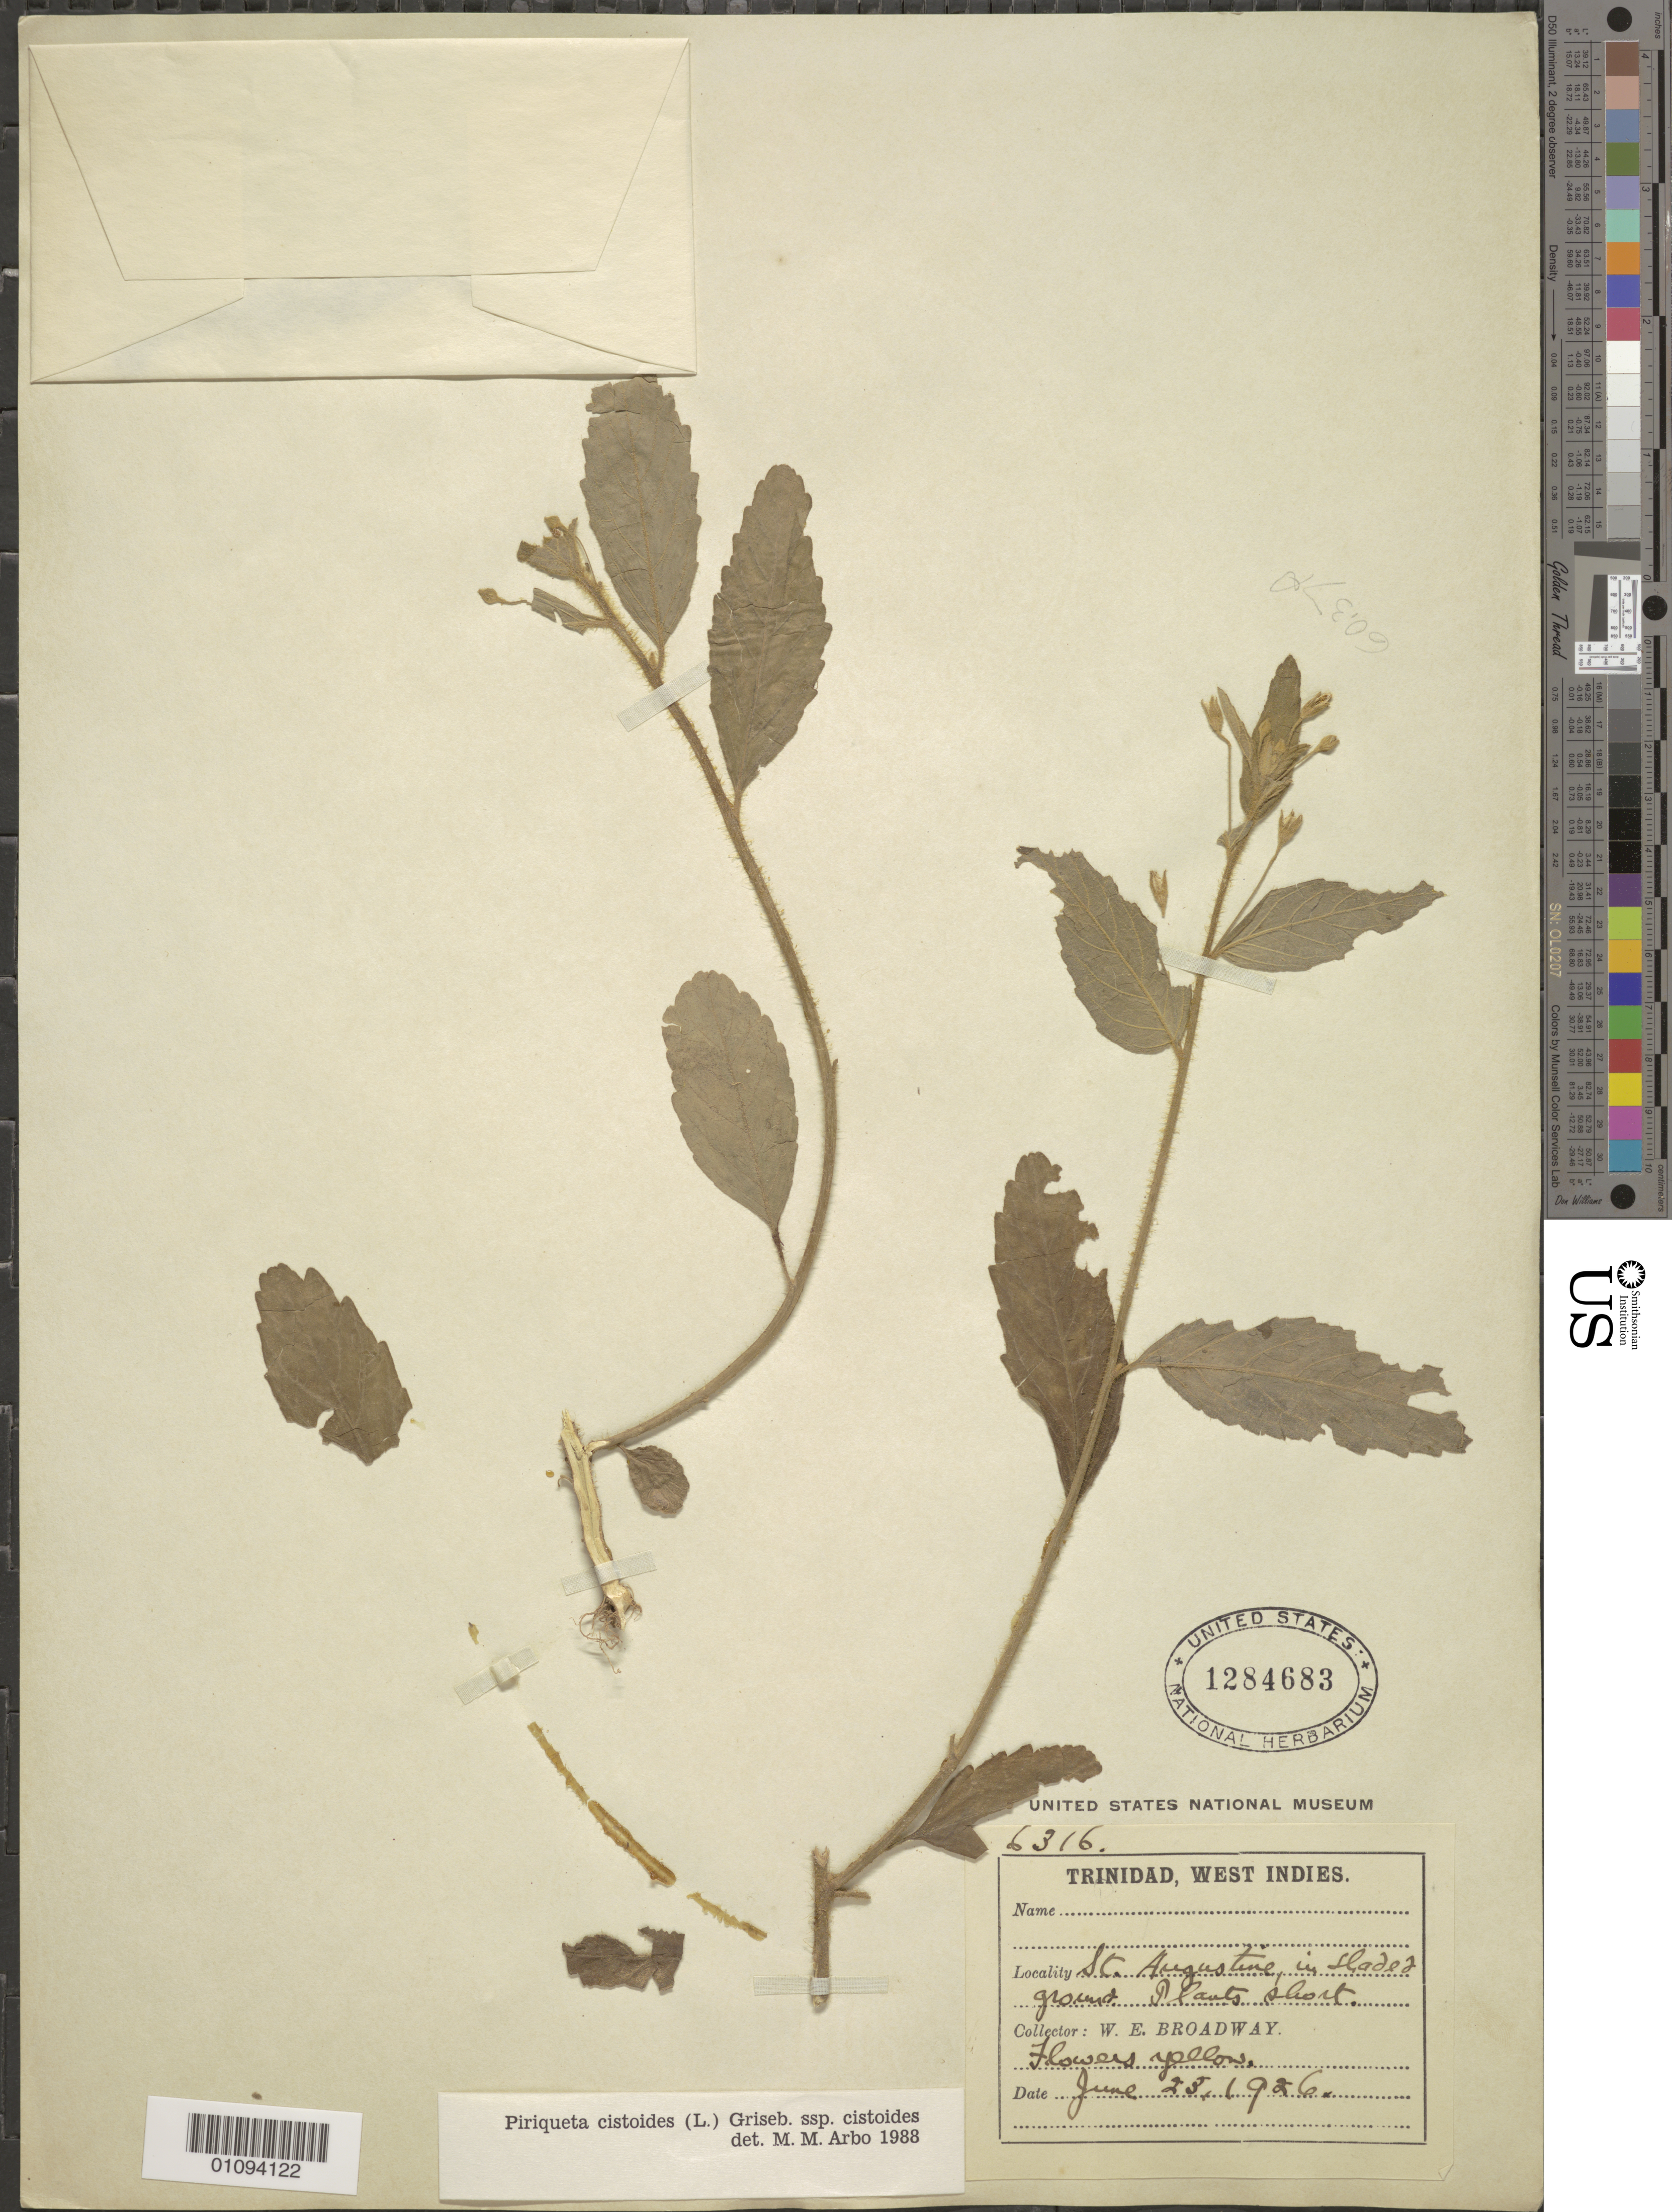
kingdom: Plantae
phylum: Tracheophyta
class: Magnoliopsida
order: Malpighiales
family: Turneraceae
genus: Piriqueta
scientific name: Piriqueta cistoides subsp. cistoides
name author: (L.) Griseb.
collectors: W. E. Broadway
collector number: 6316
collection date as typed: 23 Jun 1926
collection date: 1926-06-23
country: Trinidad and Tobago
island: Trinidad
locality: St. Augustine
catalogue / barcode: US 1284683